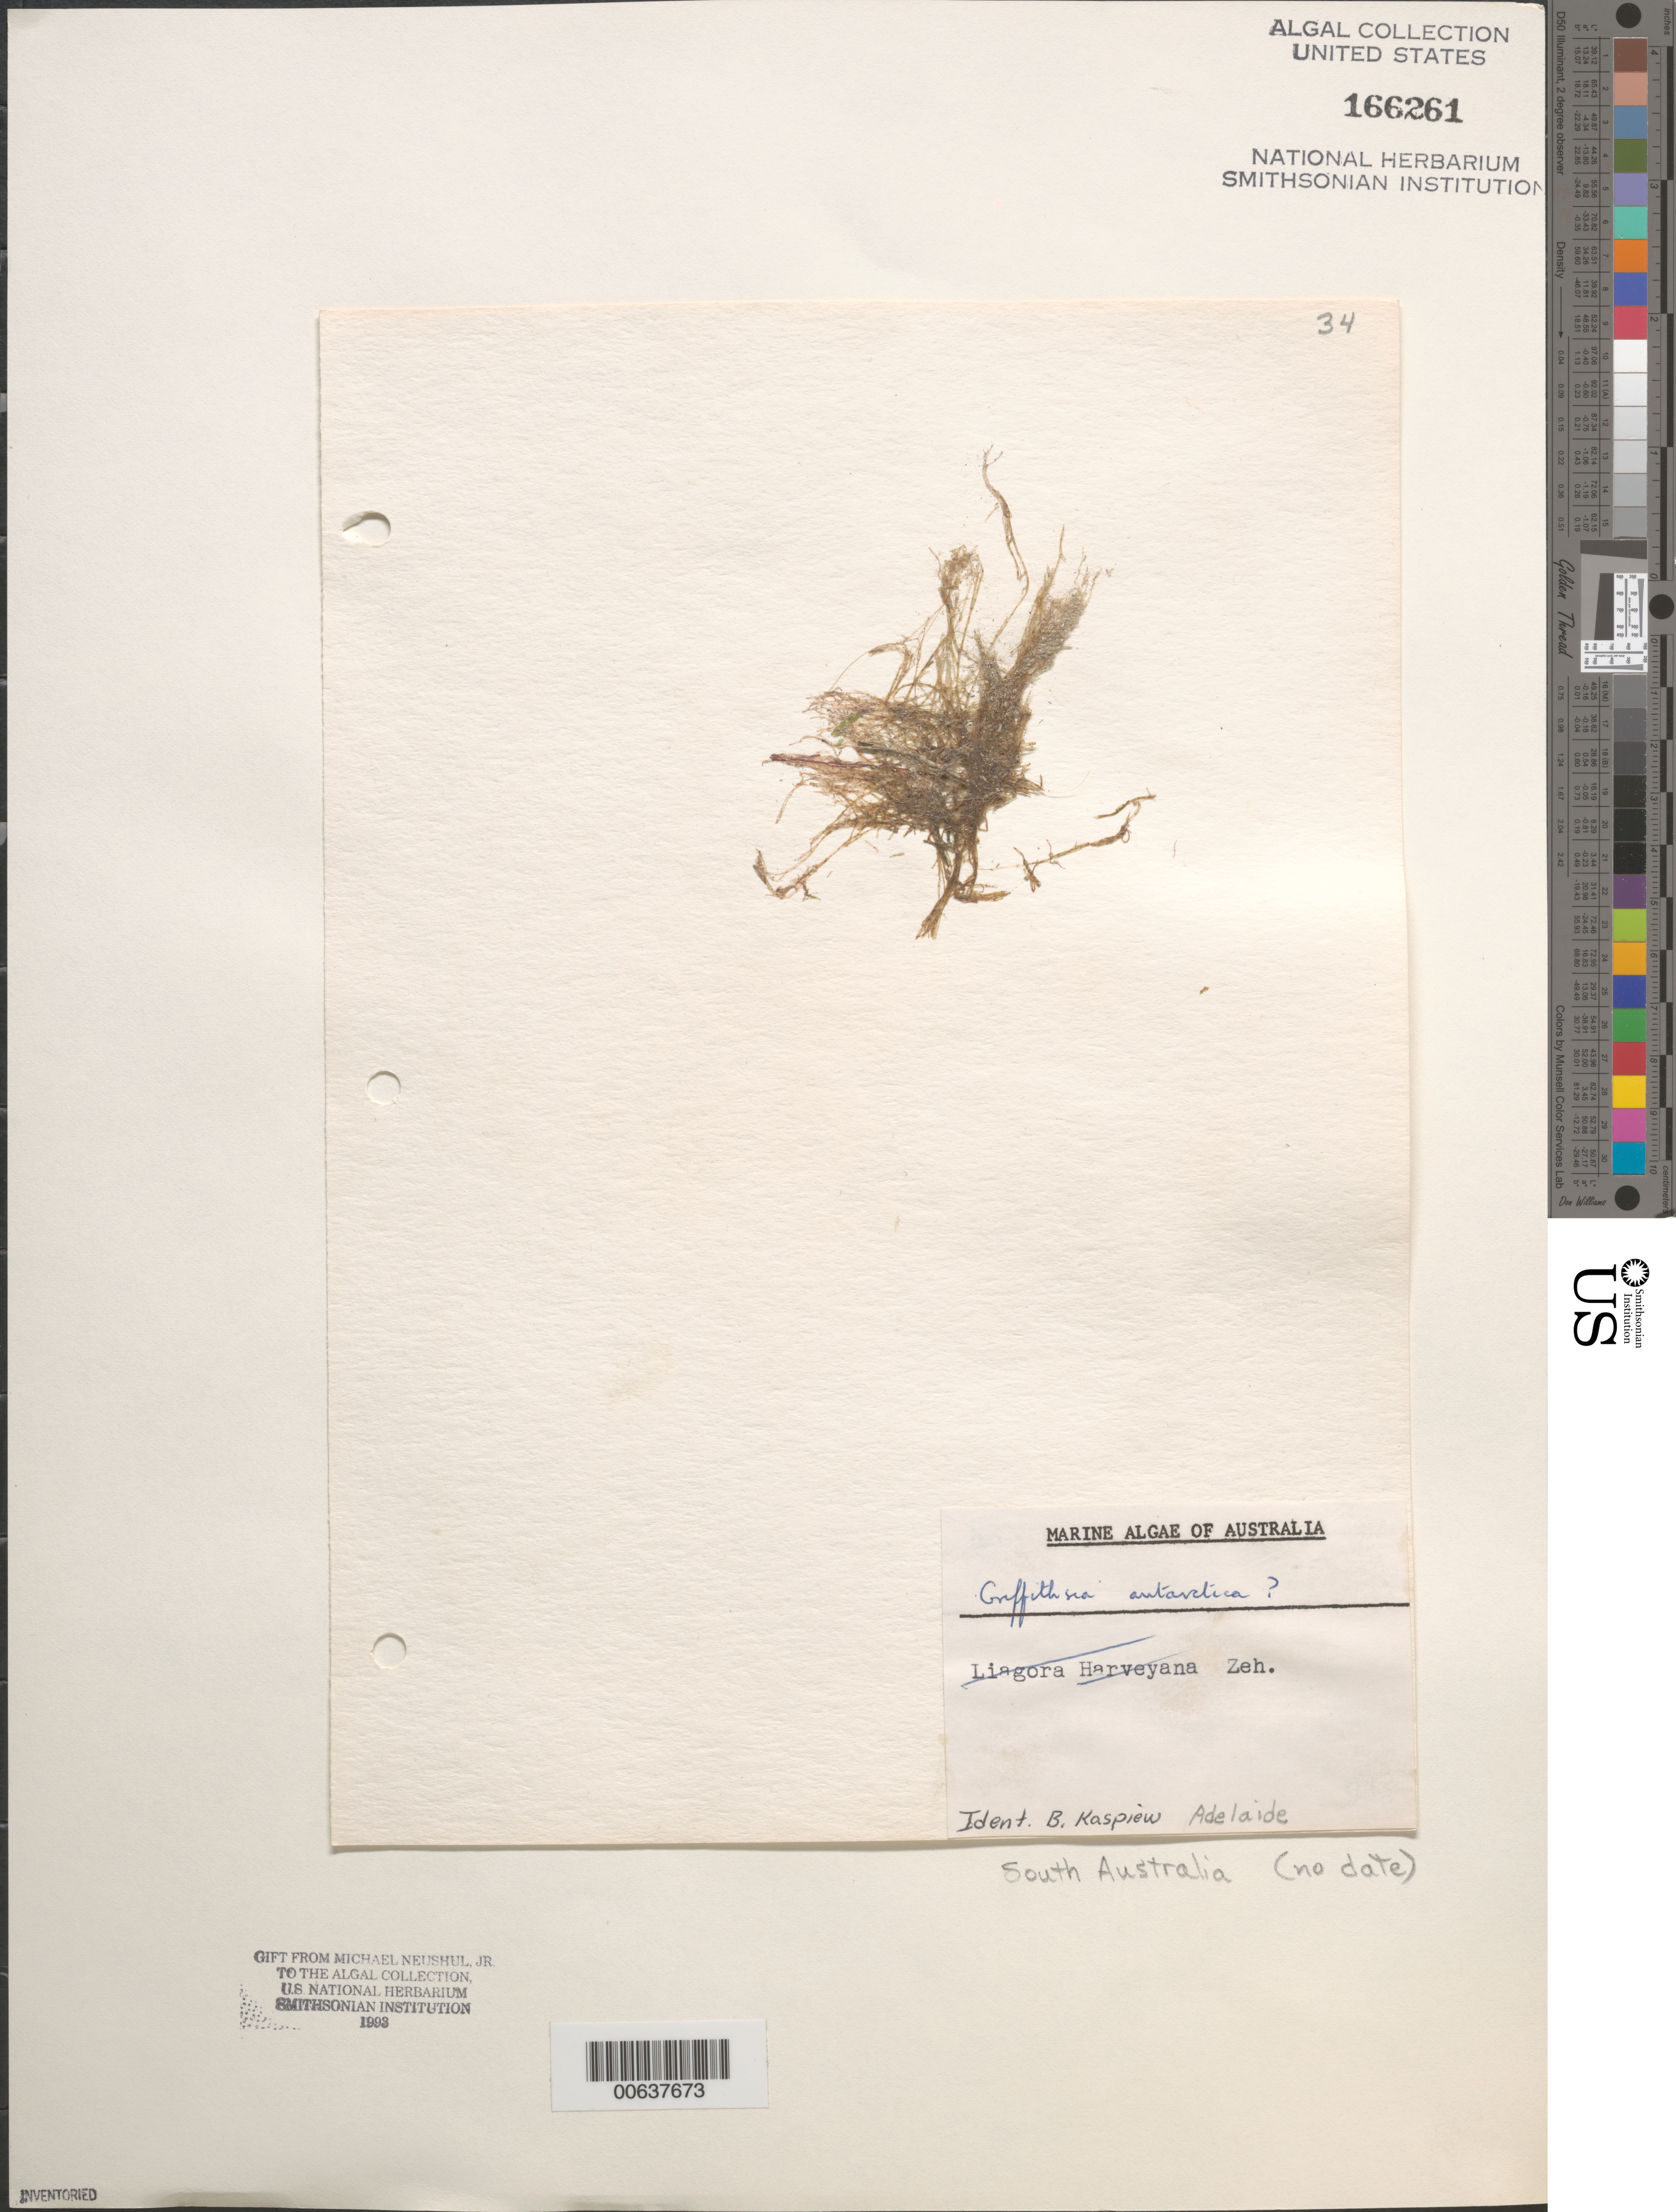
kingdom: Plantae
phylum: Rhodophyta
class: Florideophyceae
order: Ceramiales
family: Wrangeliaceae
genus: Griffithsia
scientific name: Griffithsia antarctica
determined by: Kaspiew, B.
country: Australia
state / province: South Australia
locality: Adelaide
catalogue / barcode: US 166261